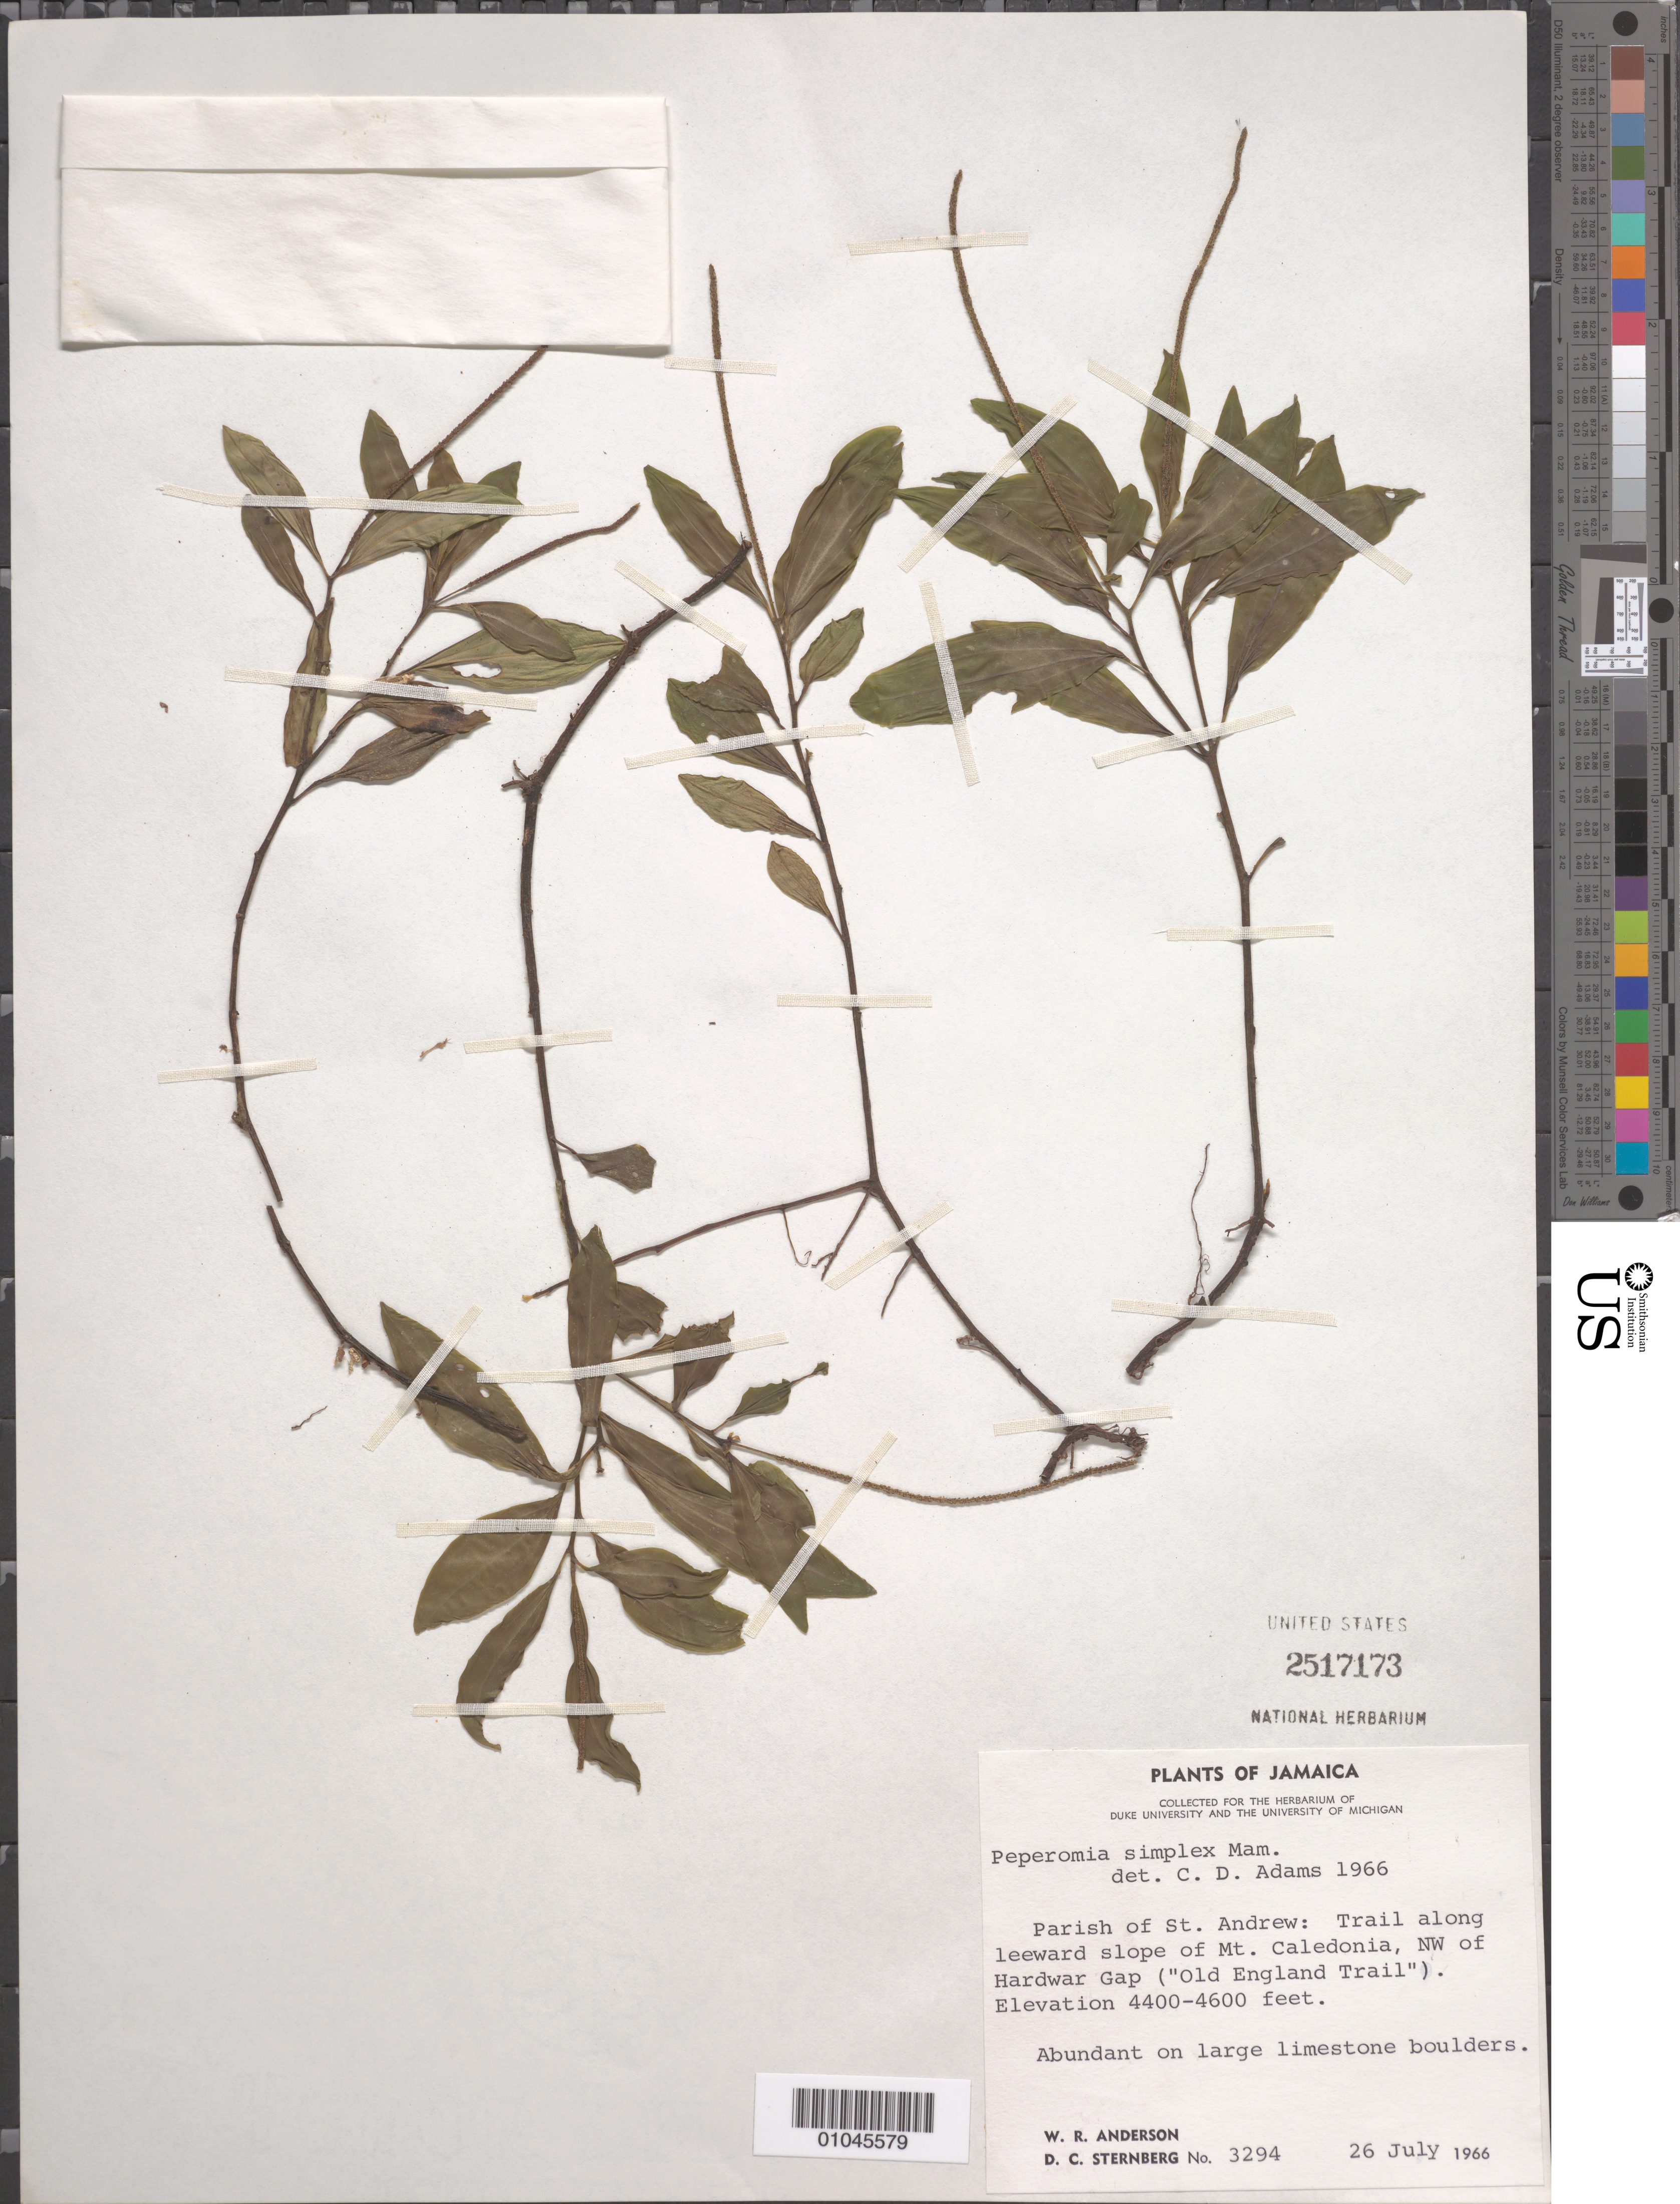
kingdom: Plantae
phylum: Tracheophyta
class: Magnoliopsida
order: Piperales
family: Piperaceae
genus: Peperomia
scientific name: Peperomia simplex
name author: Desv. ex Ham.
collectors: W. R. Anderson & D. Sternberg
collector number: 3294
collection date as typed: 26 Jul 1966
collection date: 1966-07-26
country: Jamaica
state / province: Saint Andrew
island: Jamaica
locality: Parish of St. Andrew: trail along leeward slope of Mt. Caledonia, NW of Hardwar Gap ("Old England Trail") Abundant on large limestone boulders.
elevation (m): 4400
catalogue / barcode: US 2517173